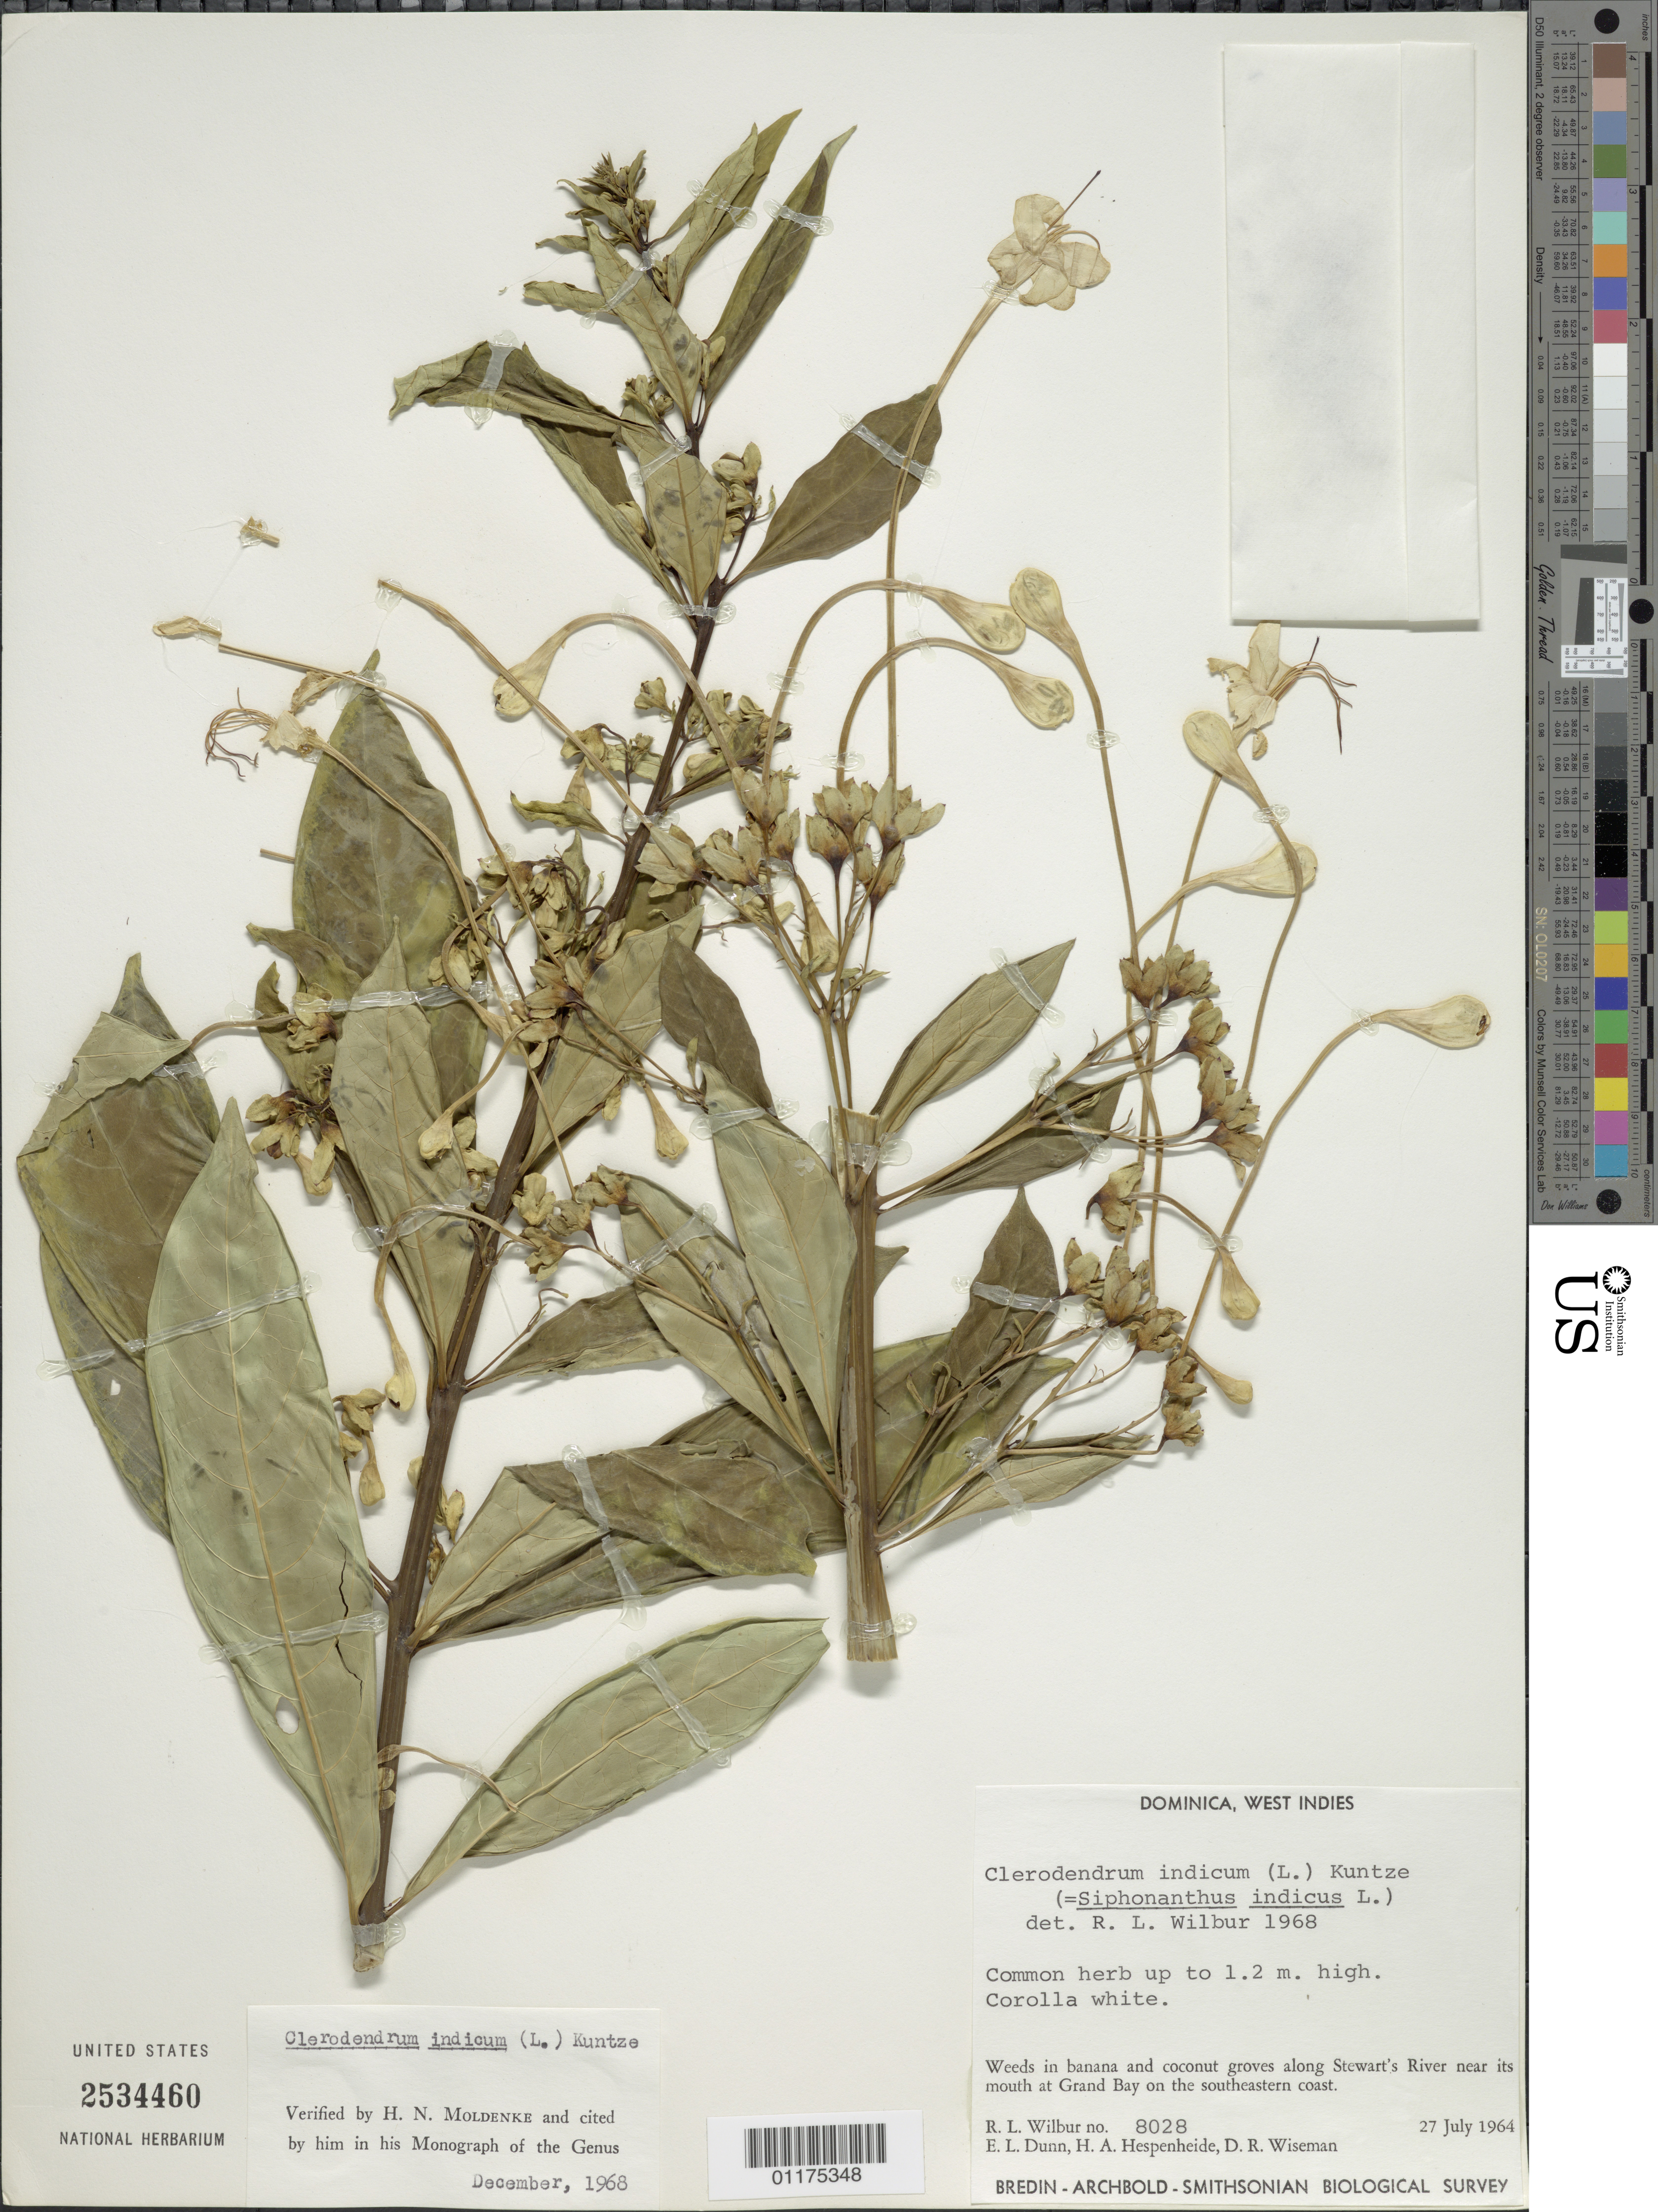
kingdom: Plantae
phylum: Tracheophyta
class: Magnoliopsida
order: Lamiales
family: Lamiaceae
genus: Clerodendrum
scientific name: Clerodendrum indicum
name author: (L.) Kuntze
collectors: R. L. Wilbur, E. Dunn, H. A. Hespenheide & D. R. Wiseman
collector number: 8028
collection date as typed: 27 Jul 1964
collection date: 1964-07-27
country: Dominica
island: Dominica I.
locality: Stewart's River near its mouth at Grand Bay on the SE coast.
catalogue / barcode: US 2534460